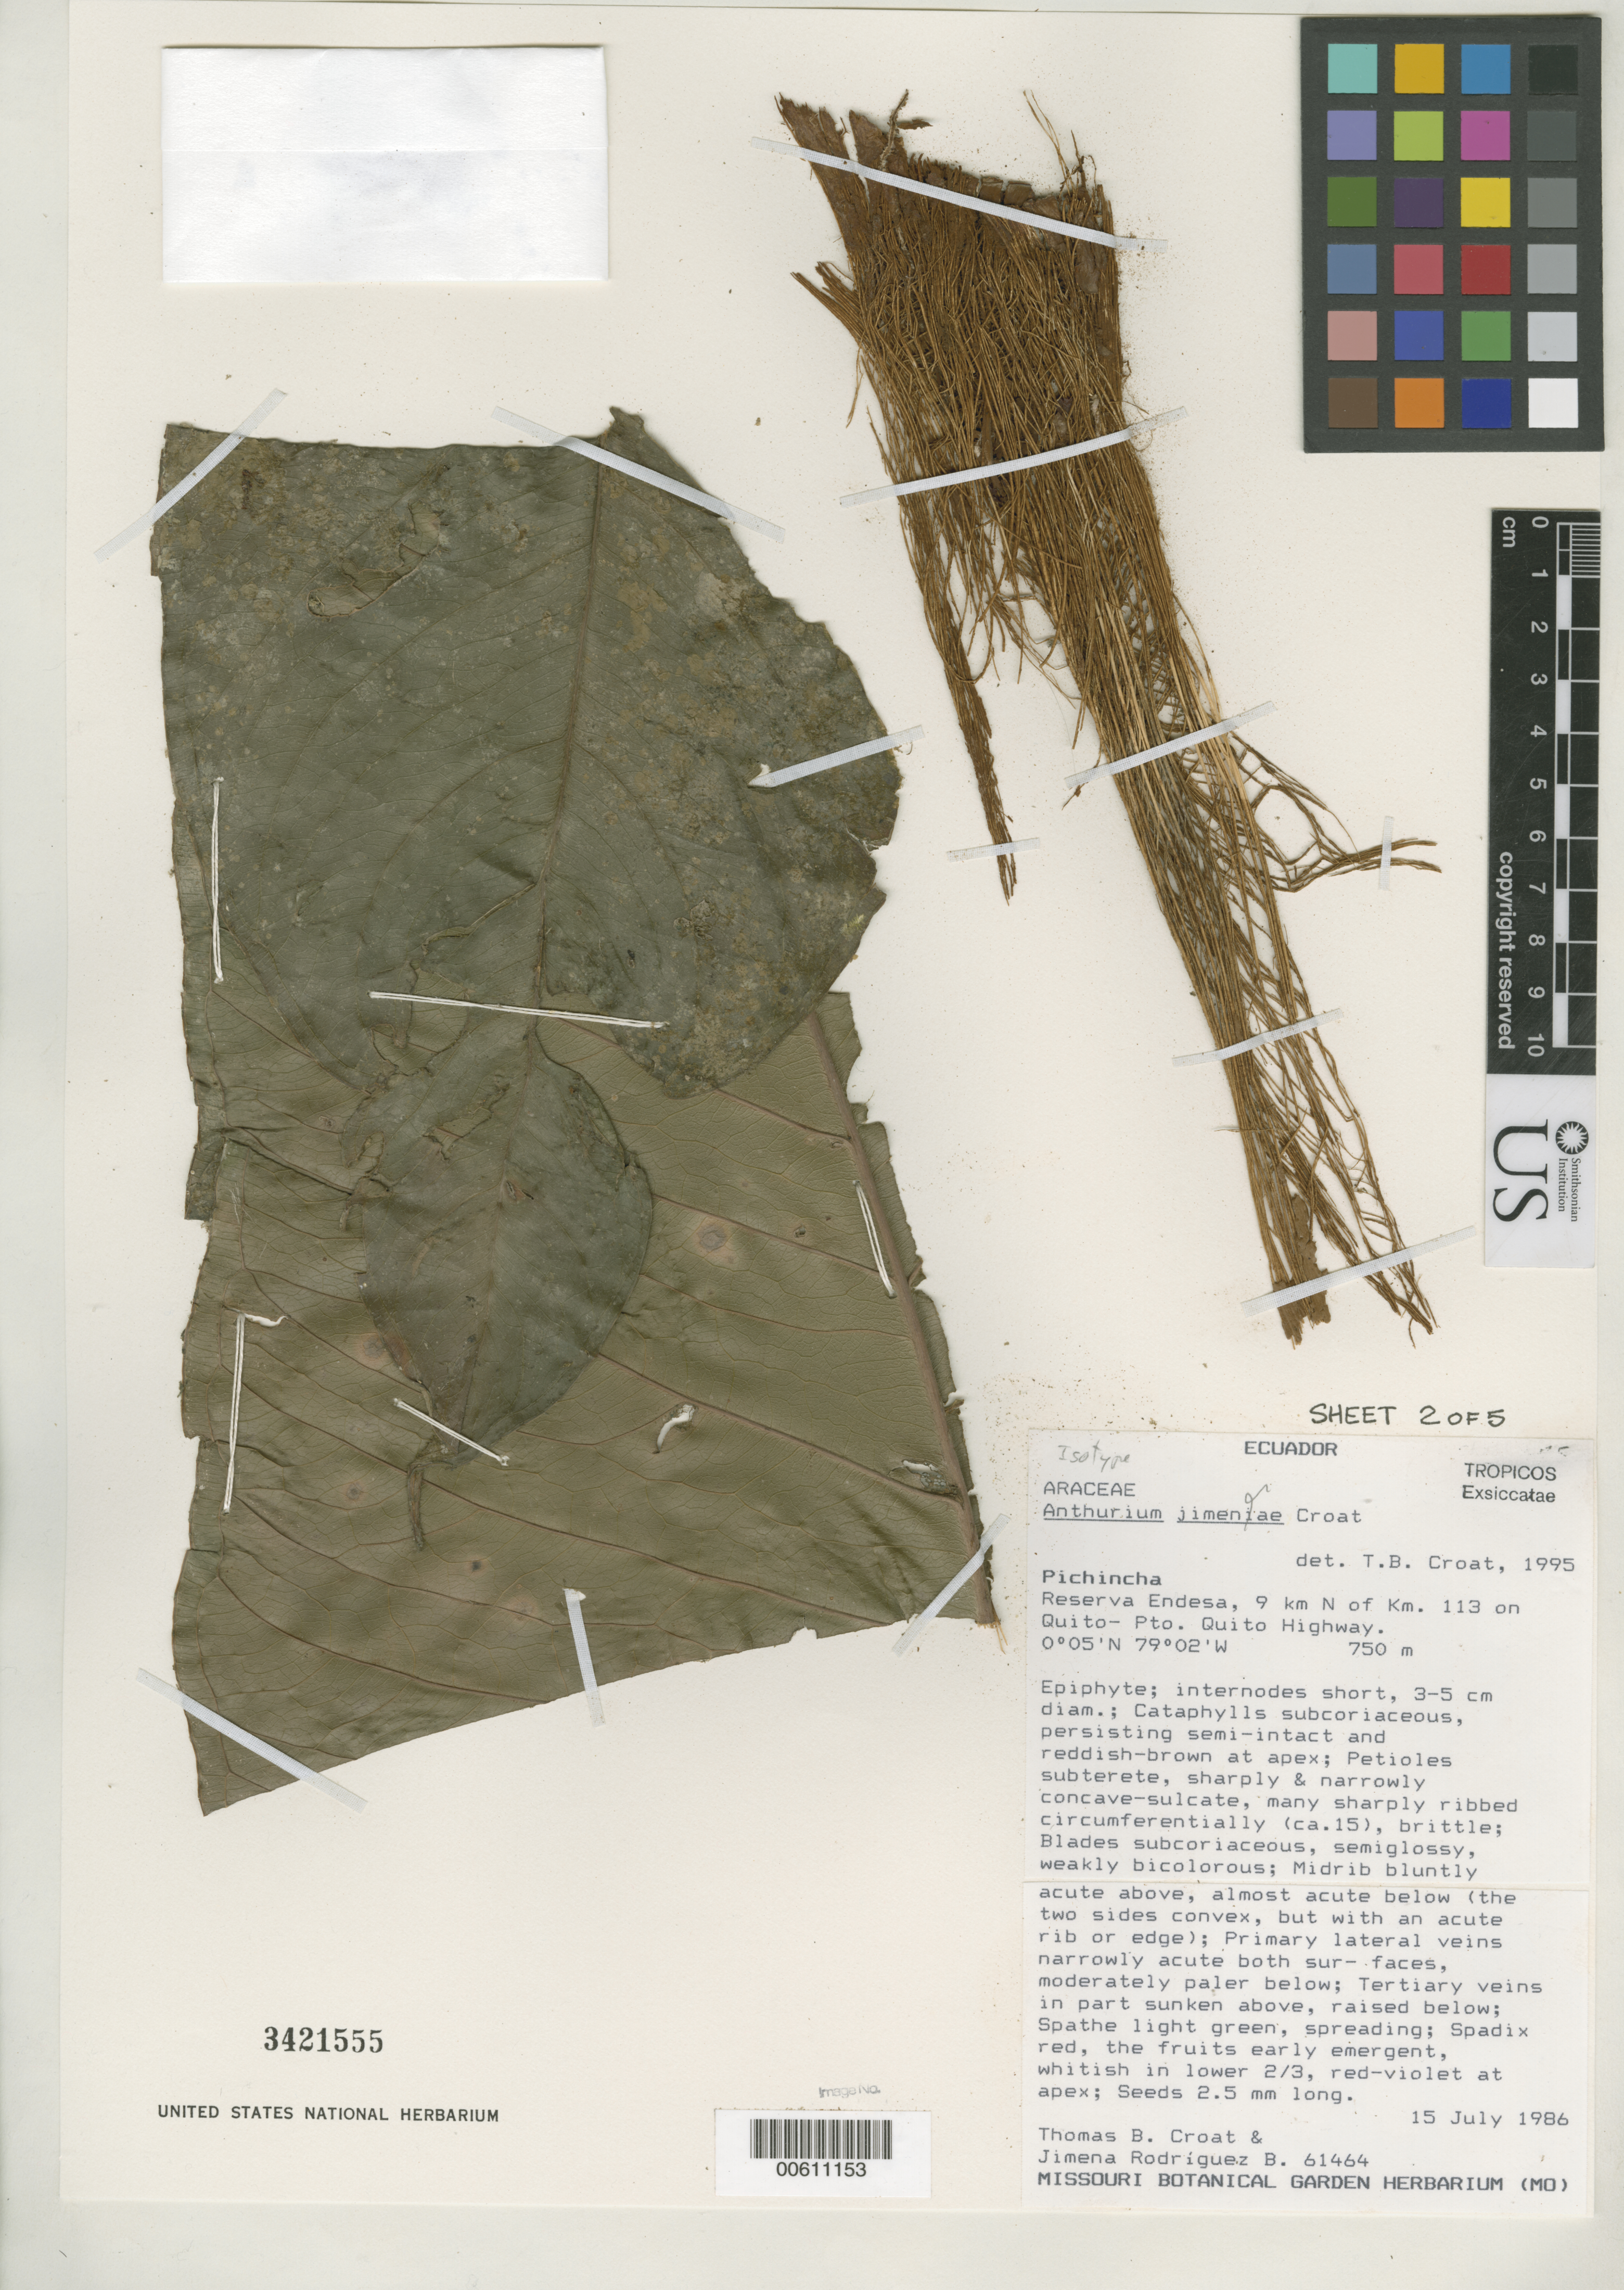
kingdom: Plantae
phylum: Tracheophyta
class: Liliopsida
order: Alismatales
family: Araceae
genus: Anthurium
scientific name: Anthurium jimenae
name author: Croat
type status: Isotype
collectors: T. B. Croat & J. Rodriguez B.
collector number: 61464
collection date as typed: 15 Jul 1986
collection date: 1986-07-15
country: Ecuador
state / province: Pichincha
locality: Reserva Endesa, N on Quito-Pto. Quito Highway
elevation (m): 750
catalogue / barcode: US 3421555